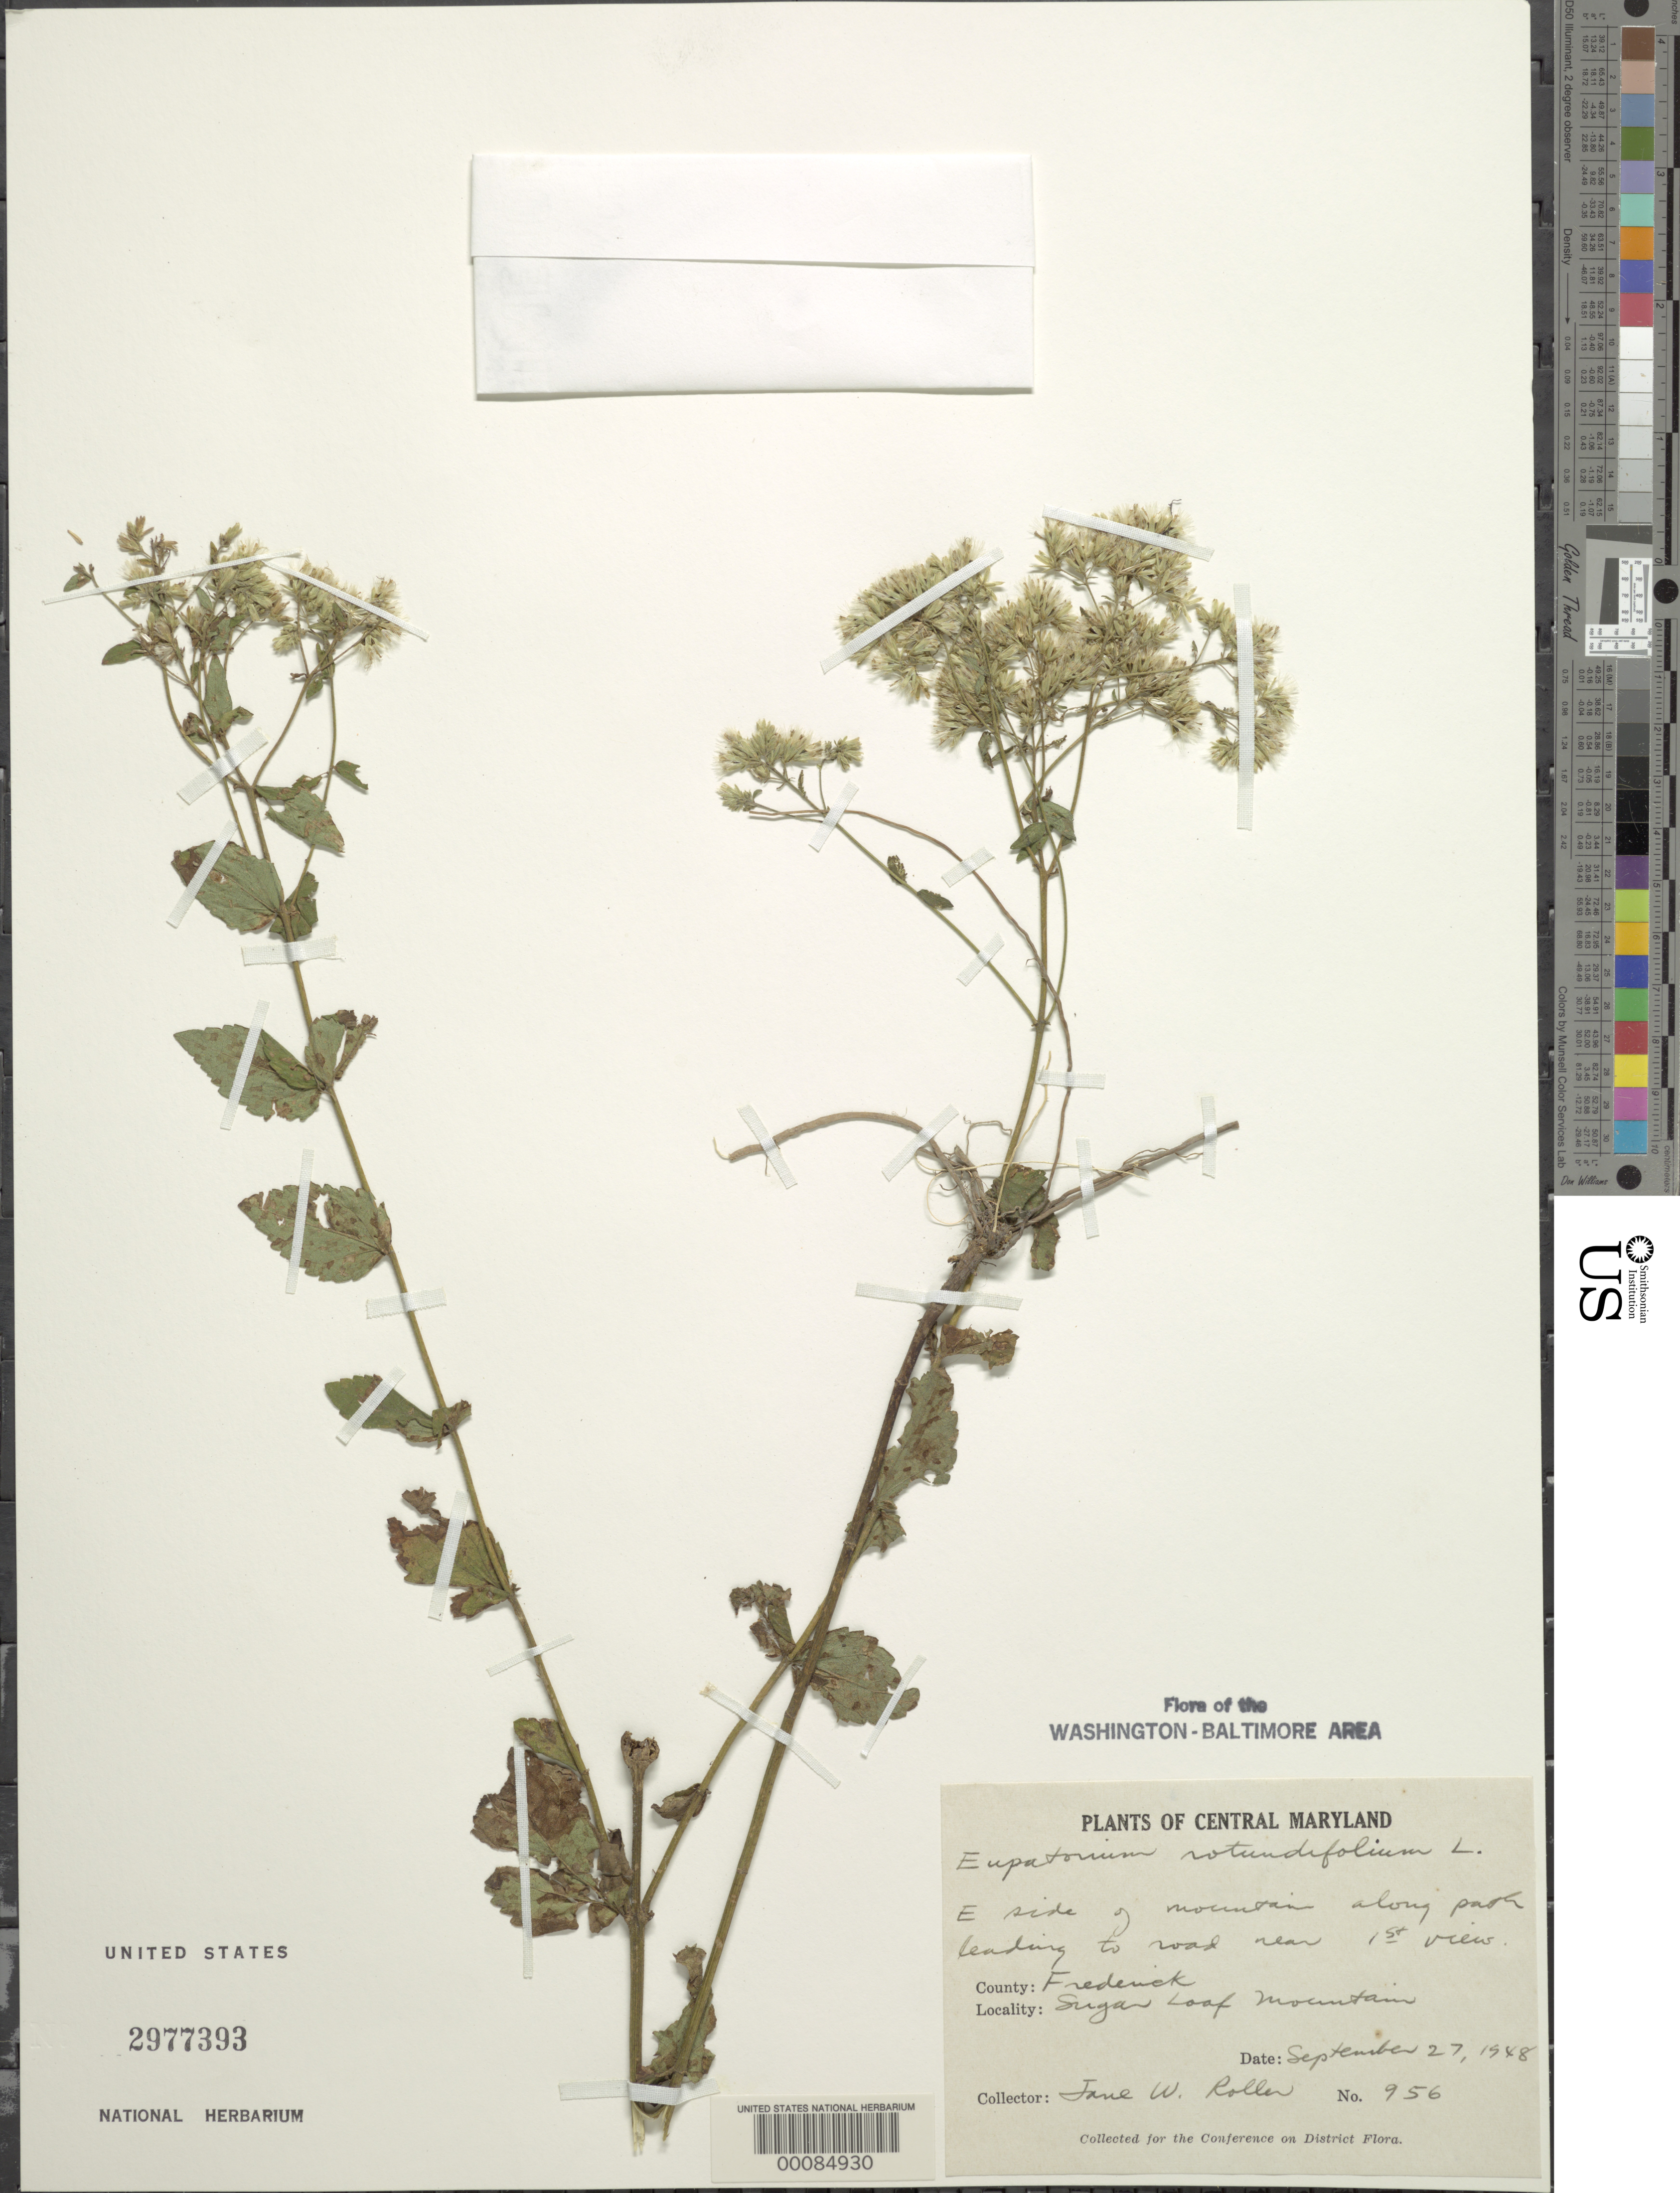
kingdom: Plantae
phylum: Tracheophyta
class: Magnoliopsida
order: Asterales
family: Asteraceae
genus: Eupatorium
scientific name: Eupatorium rotundifolium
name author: L.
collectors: J. W. Roller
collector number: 956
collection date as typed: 27 Sep 1948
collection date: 1948-09-27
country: United States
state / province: Maryland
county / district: Frederick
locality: East side of Sugar Loaf Mountain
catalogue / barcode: US 2977393